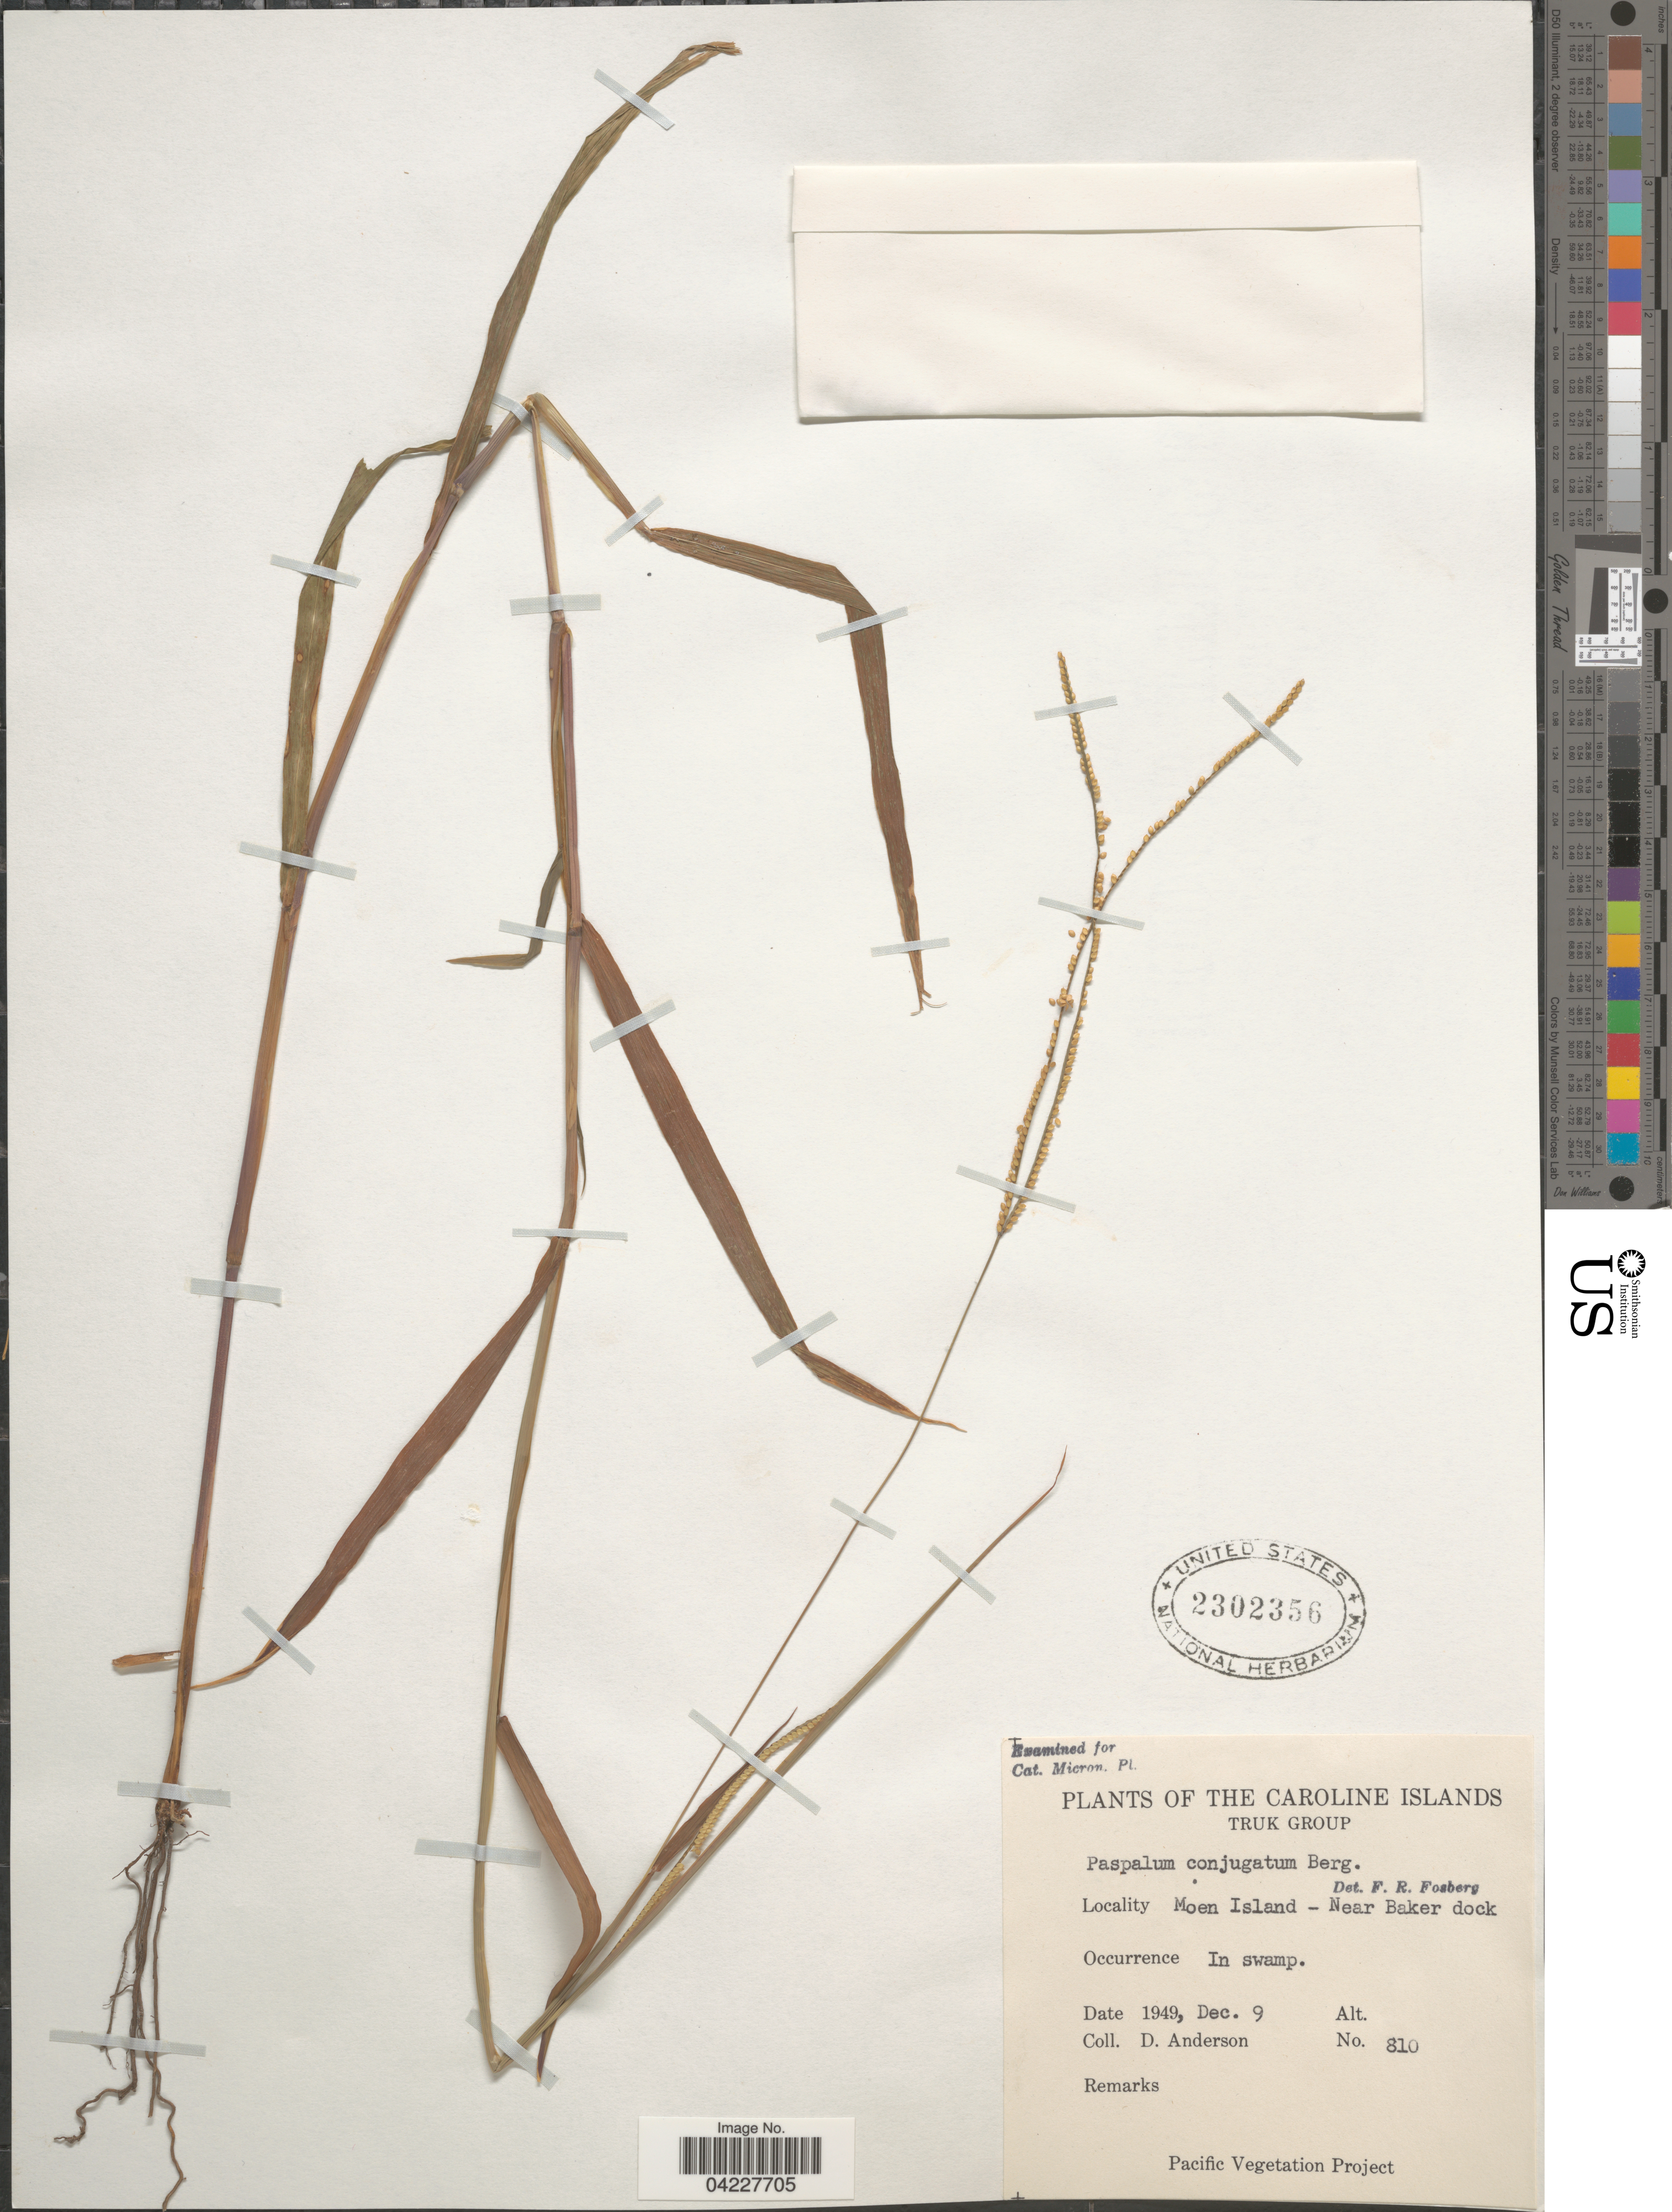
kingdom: Plantae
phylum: Tracheophyta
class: Liliopsida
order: Poales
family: Poaceae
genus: Paspalum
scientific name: Paspalum conjugatum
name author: P.J. Bergius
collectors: D. Anderson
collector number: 810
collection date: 1949-12-09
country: Micronesia, Federated States of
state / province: Truk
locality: The Caroline Islands. Truk Group. Moen Island - Near Baker dock.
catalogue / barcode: US 2302356